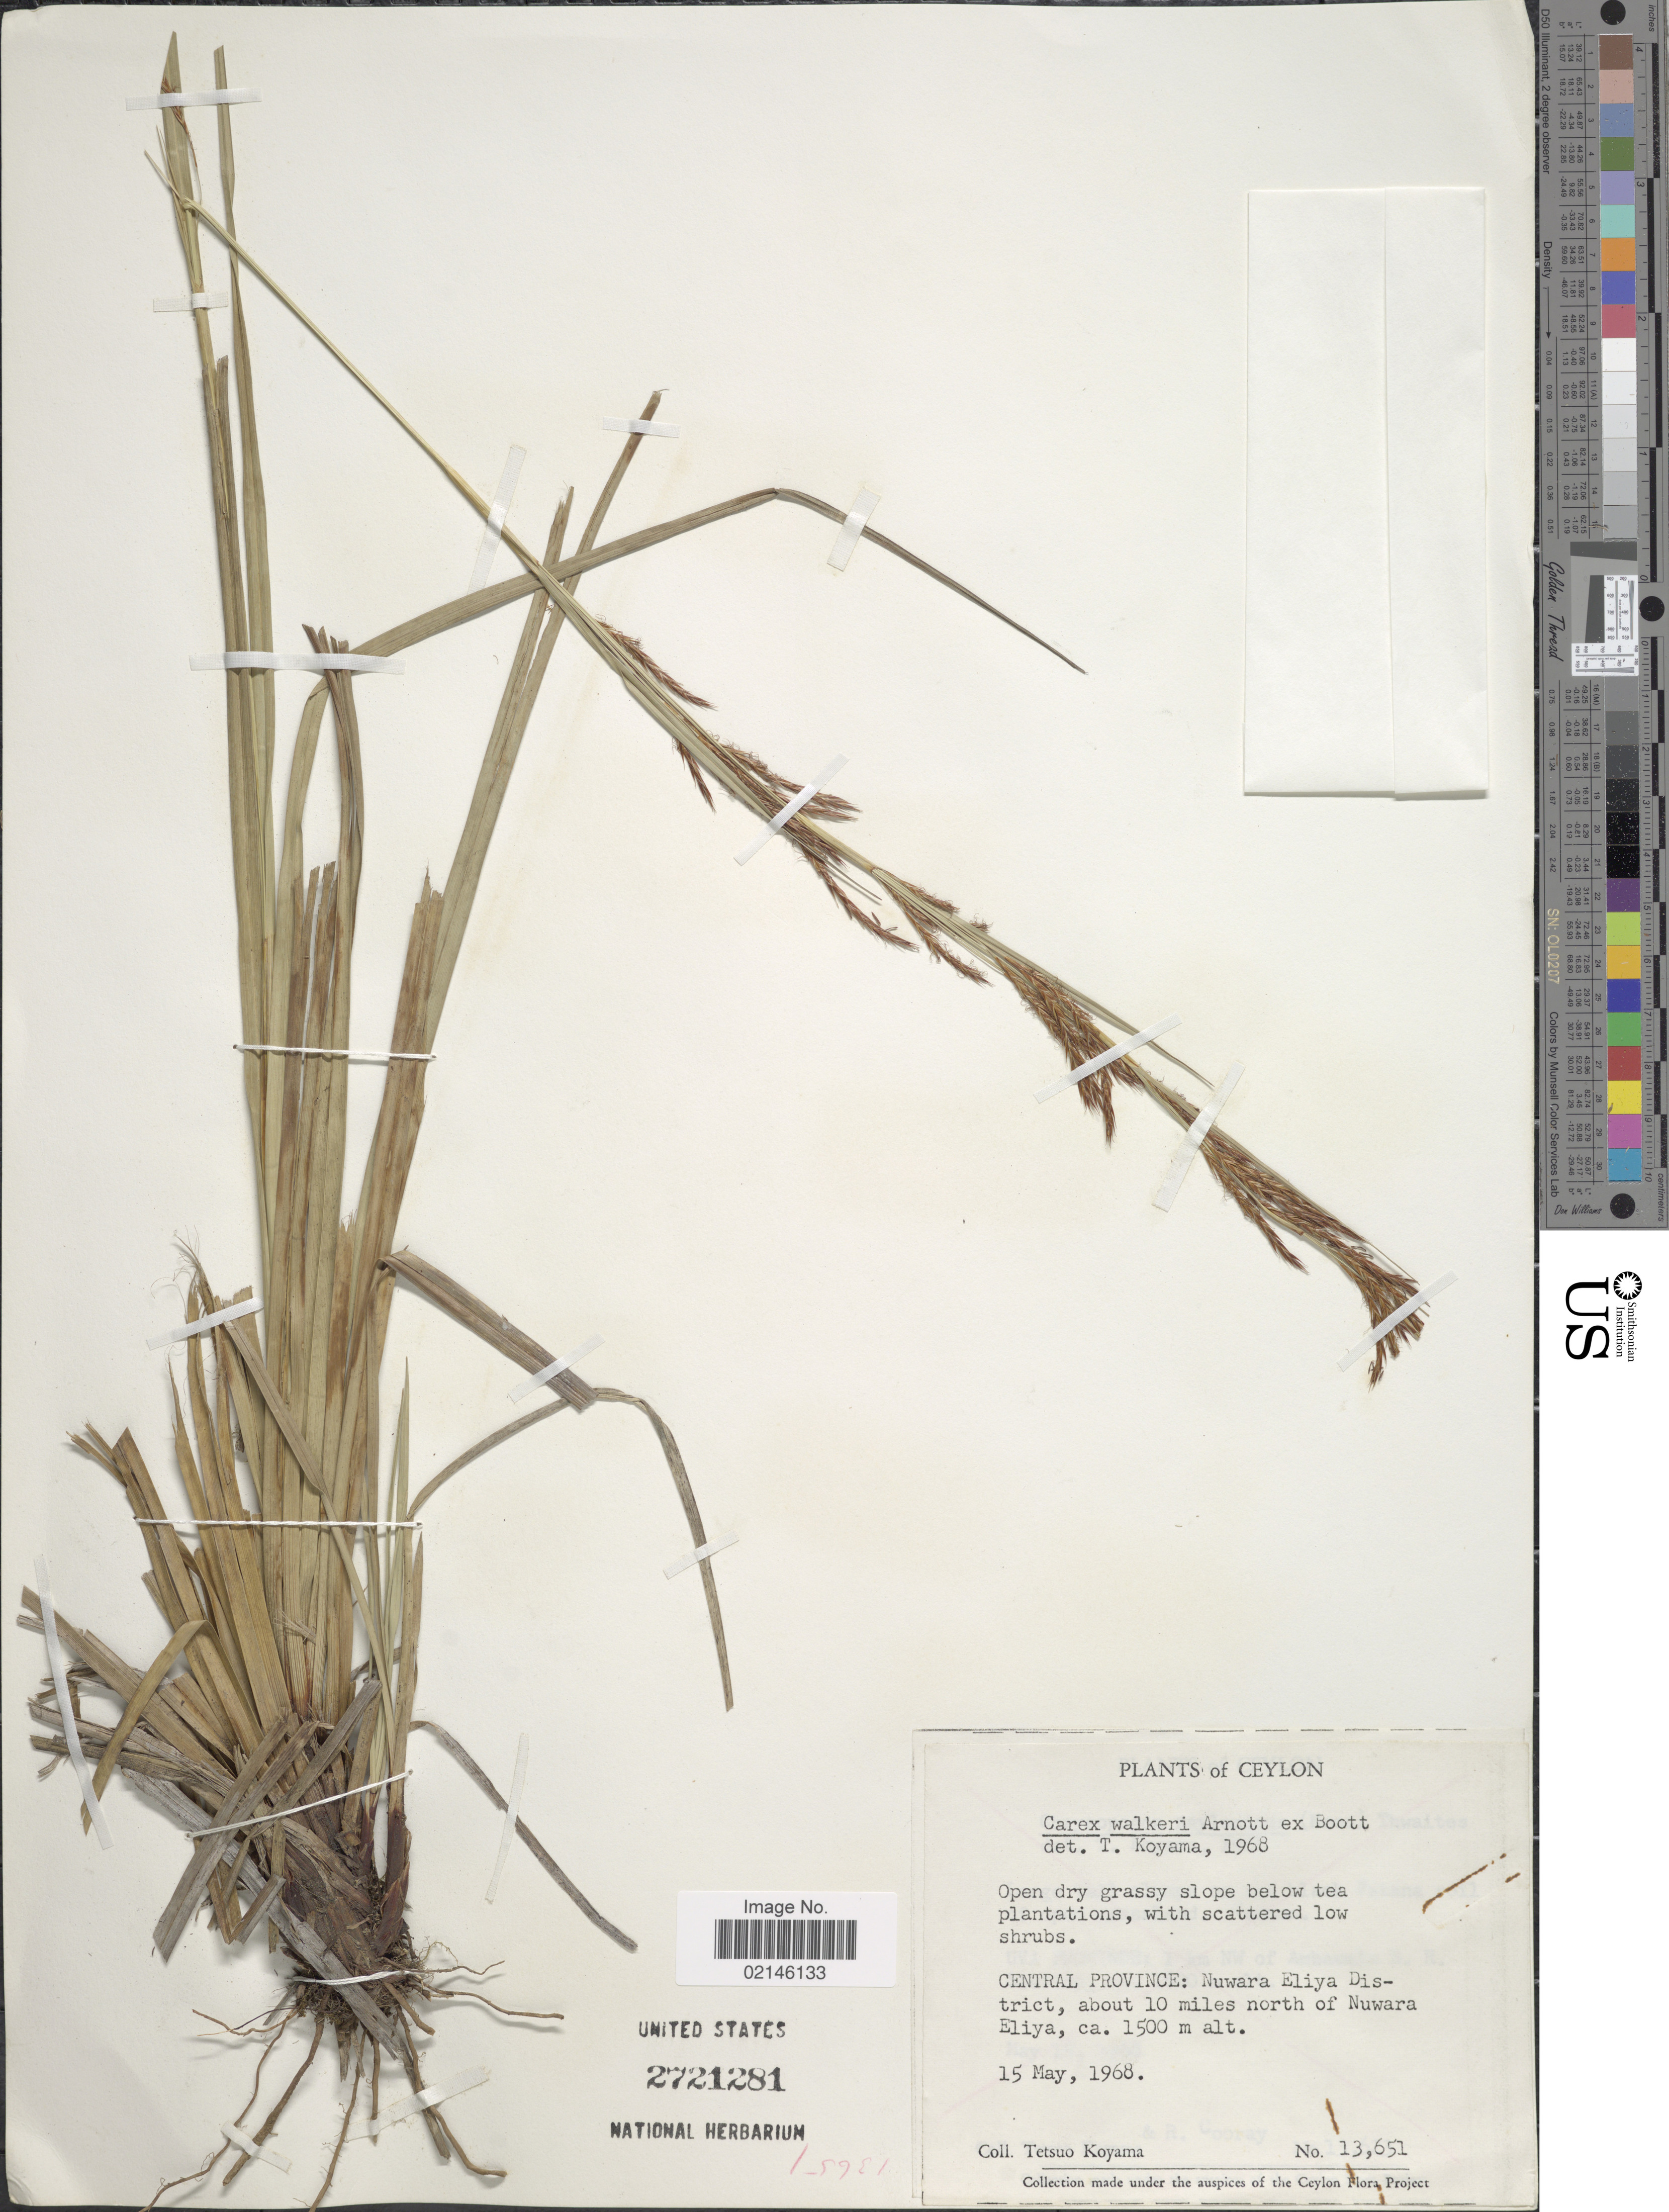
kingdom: Plantae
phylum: Tracheophyta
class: Liliopsida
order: Poales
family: Cyperaceae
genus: Carex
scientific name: Carex walkeri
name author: Arn. ex Boott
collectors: T. Koyama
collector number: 13651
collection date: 1968-05-15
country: Sri Lanka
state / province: Central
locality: Ceylon. Nuwara Eliya District, about 10 miles north of Nuwara Eliya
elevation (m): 1500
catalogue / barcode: US 2721281